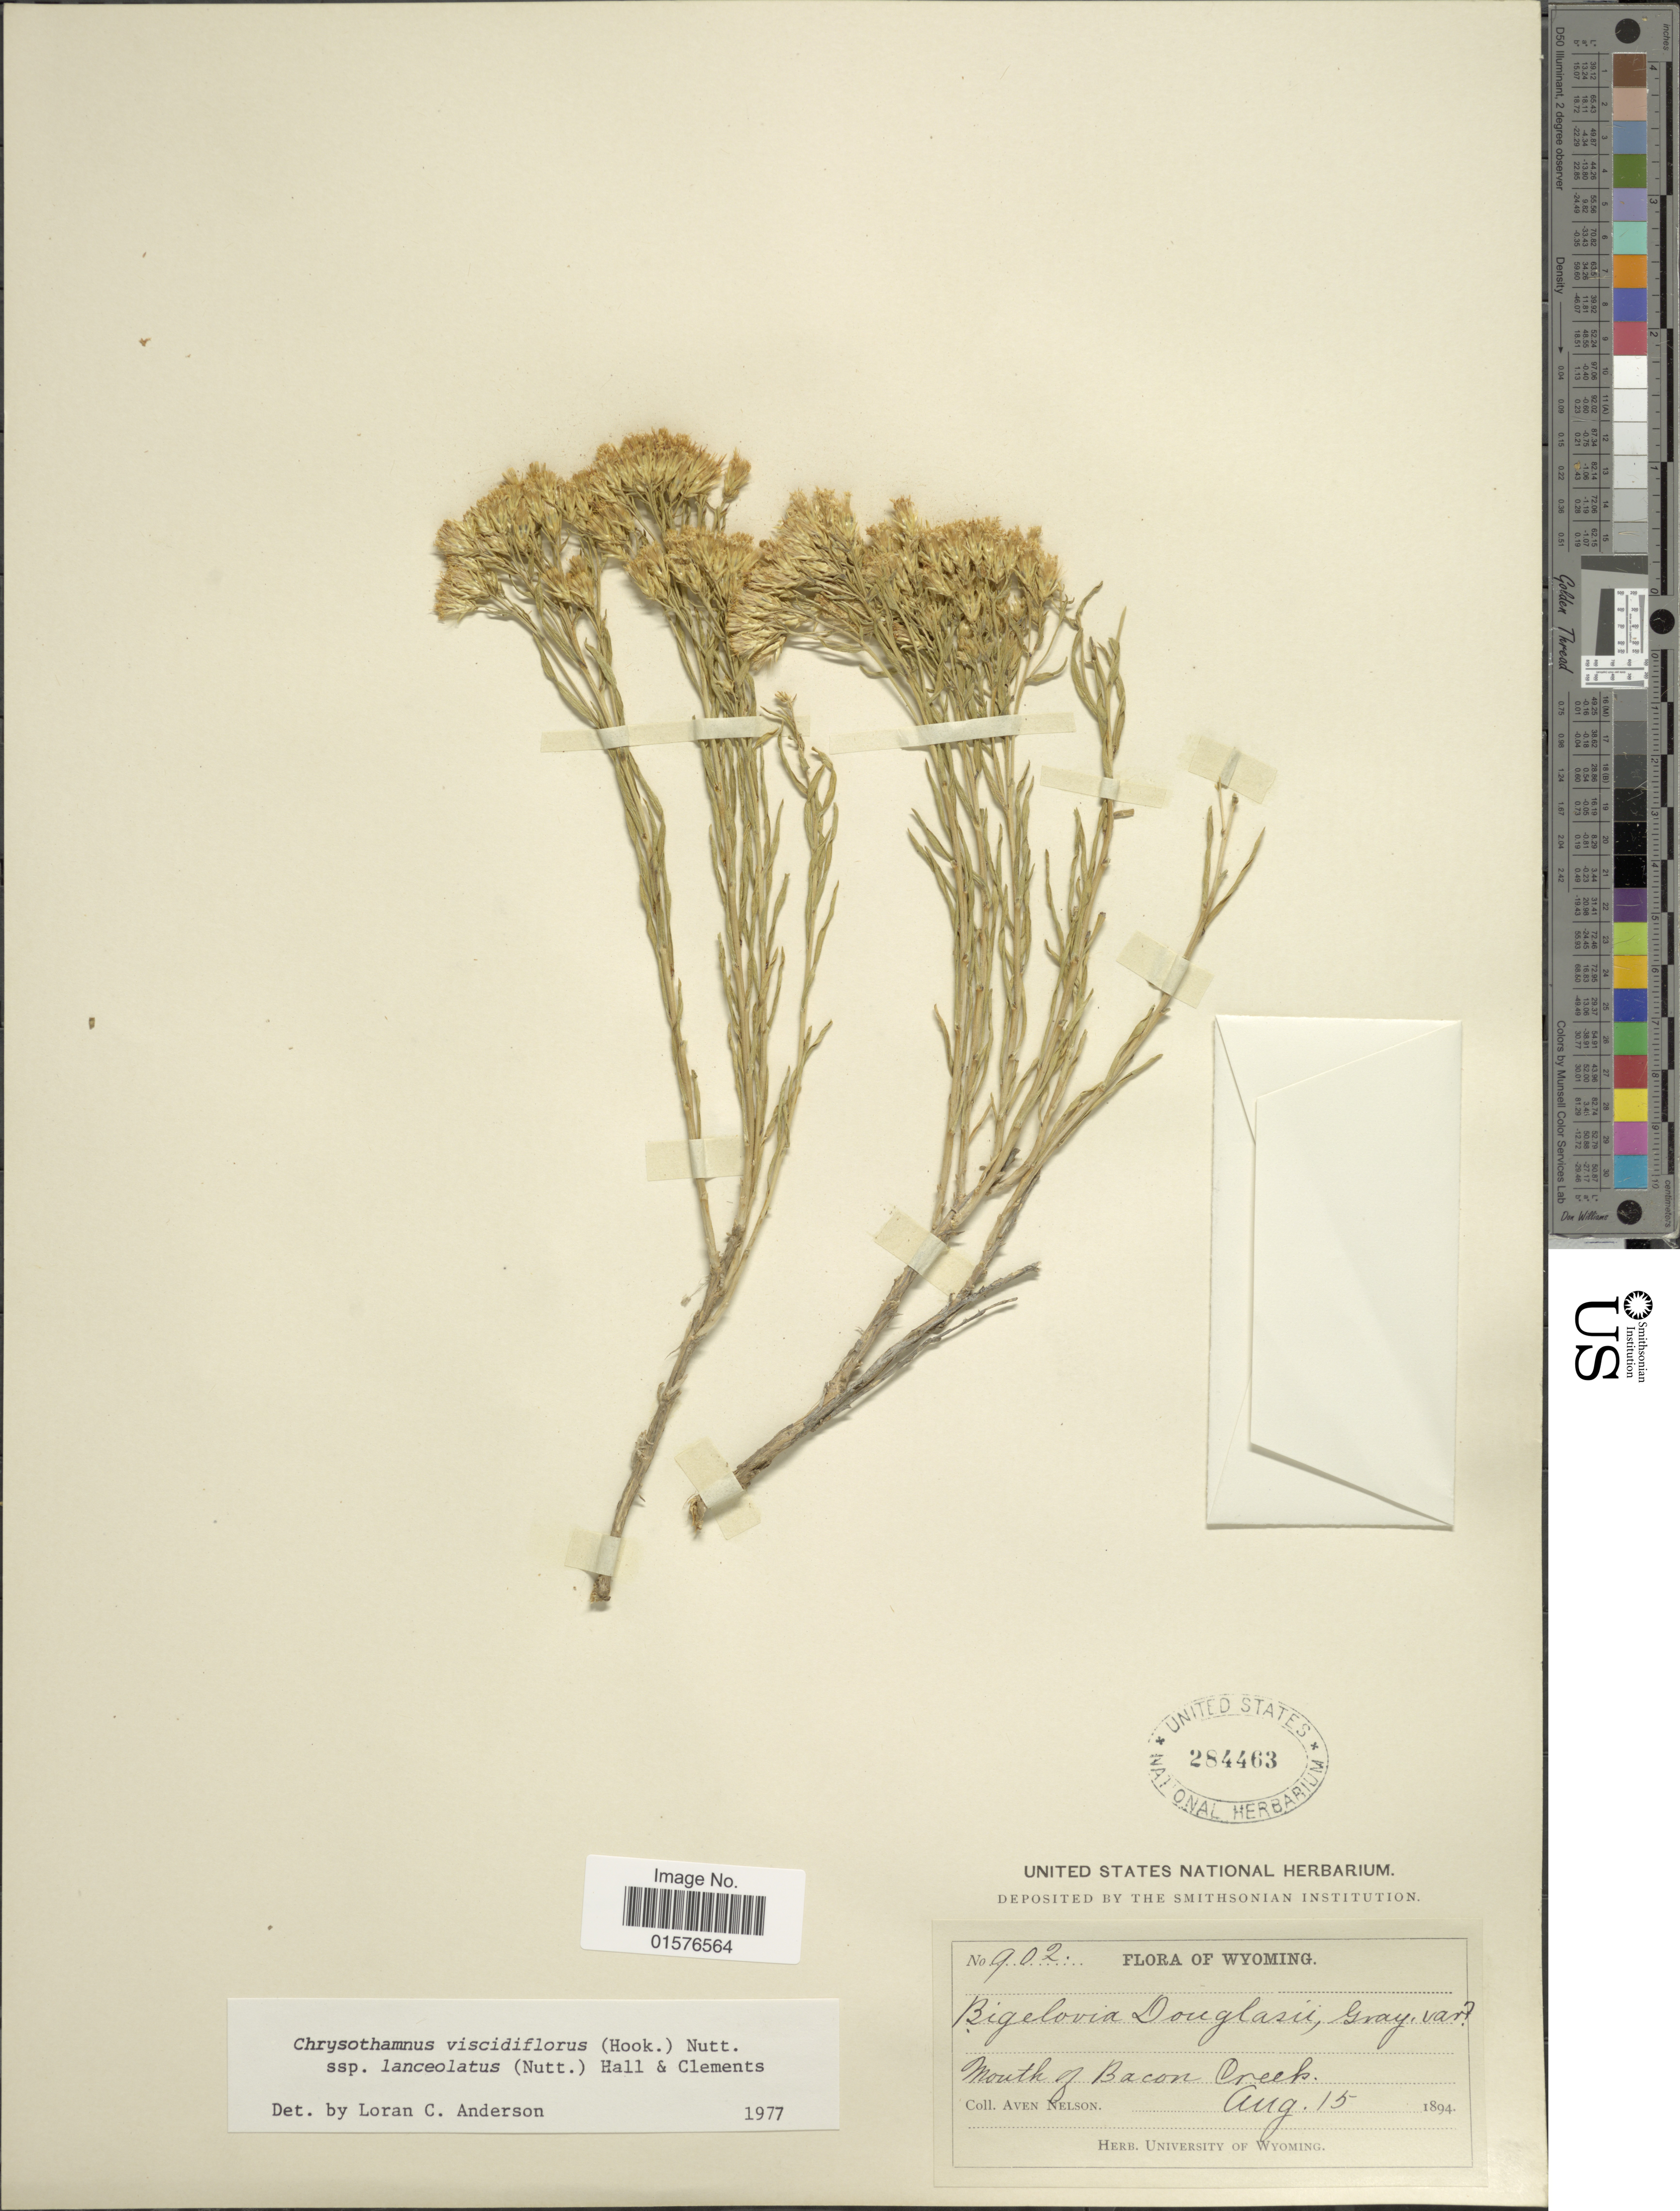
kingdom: Plantae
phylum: Tracheophyta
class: Magnoliopsida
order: Asterales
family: Asteraceae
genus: Chrysothamnus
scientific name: Chrysothamnus viscidiflorus subsp. lanceolatus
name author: (Nutt.) H.M. Hall & Clem.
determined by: Urbatsch, Lowell E., Curator (LSU), Louisiana State University (UNITED STATES)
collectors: A. Nelson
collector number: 902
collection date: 1894-08-15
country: United States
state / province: Wyoming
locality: Mouth of Bacon Creek.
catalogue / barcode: US 284463